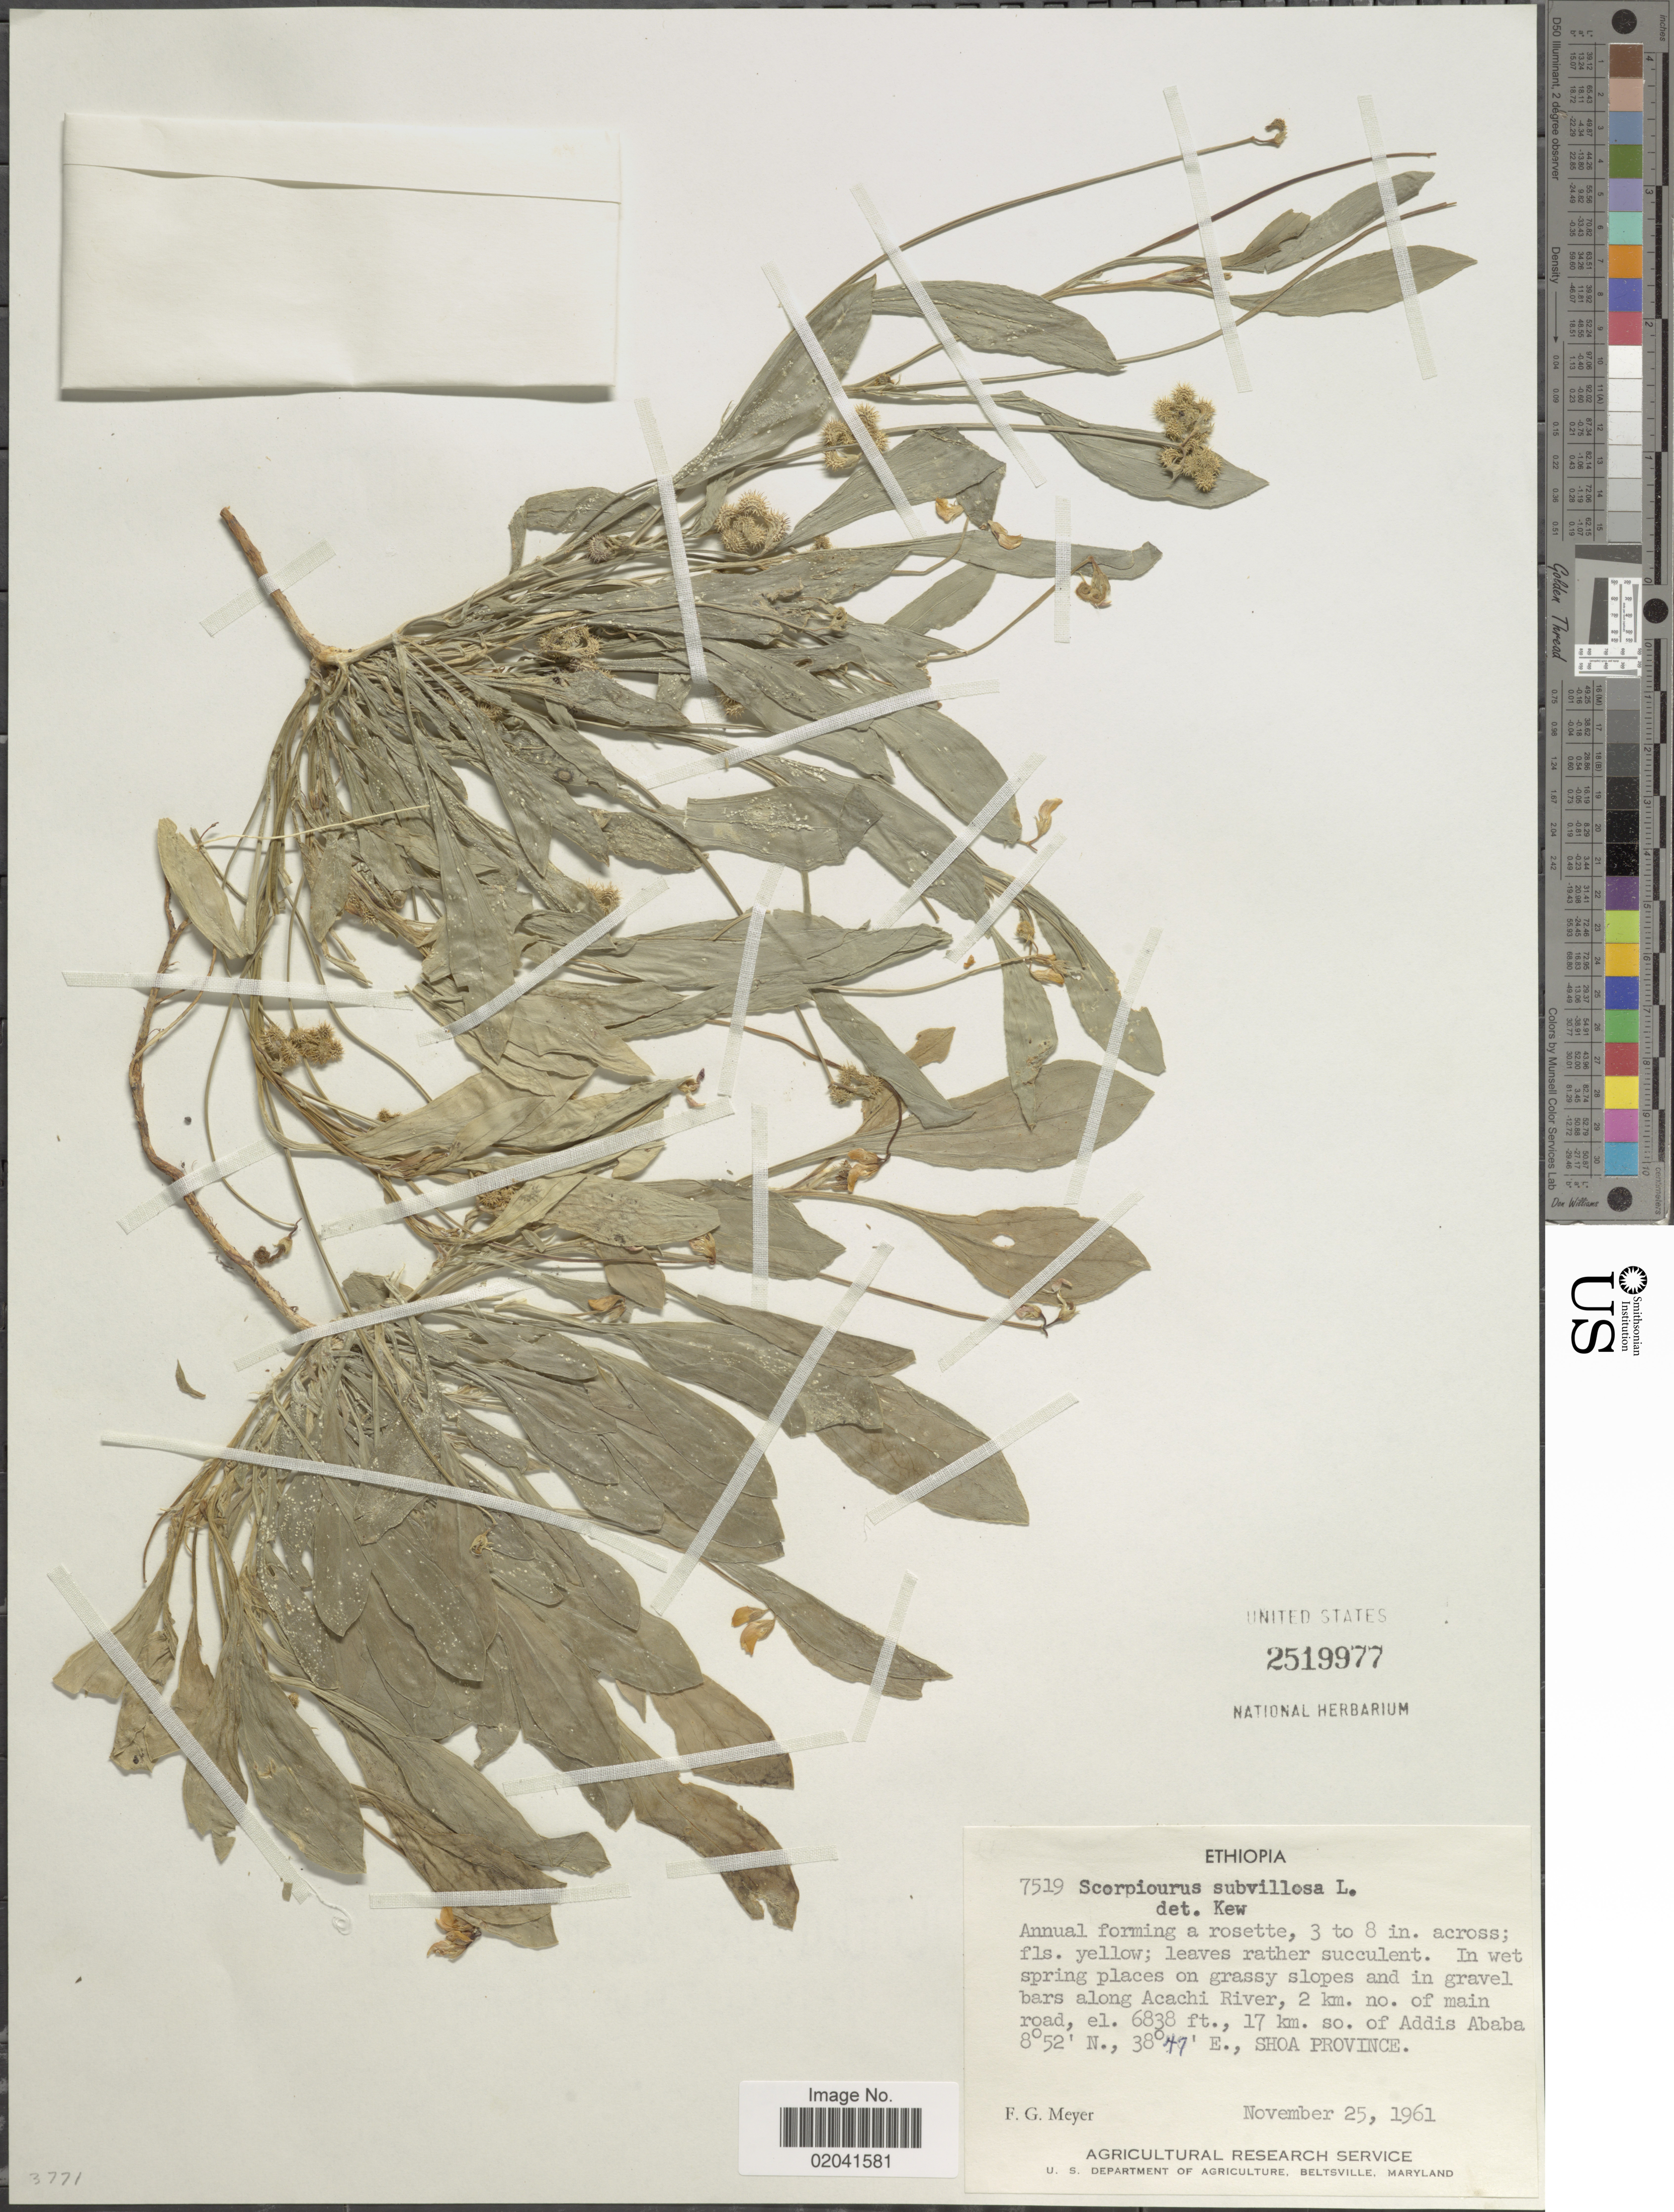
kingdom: Plantae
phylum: Tracheophyta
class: Magnoliopsida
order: Fabales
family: Fabaceae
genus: Scorpiurus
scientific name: Scorpiurus subvillosa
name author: L.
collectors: F. G. Meyer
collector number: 7519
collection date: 1961-11-25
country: Ethiopia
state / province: Addis Ababa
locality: Ethiopia, In gravel bars along Acachi River, 2 km. no.of main road, 17 km. so. of Addis Ababa, Shoa Province.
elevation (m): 2084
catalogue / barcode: US 2519977